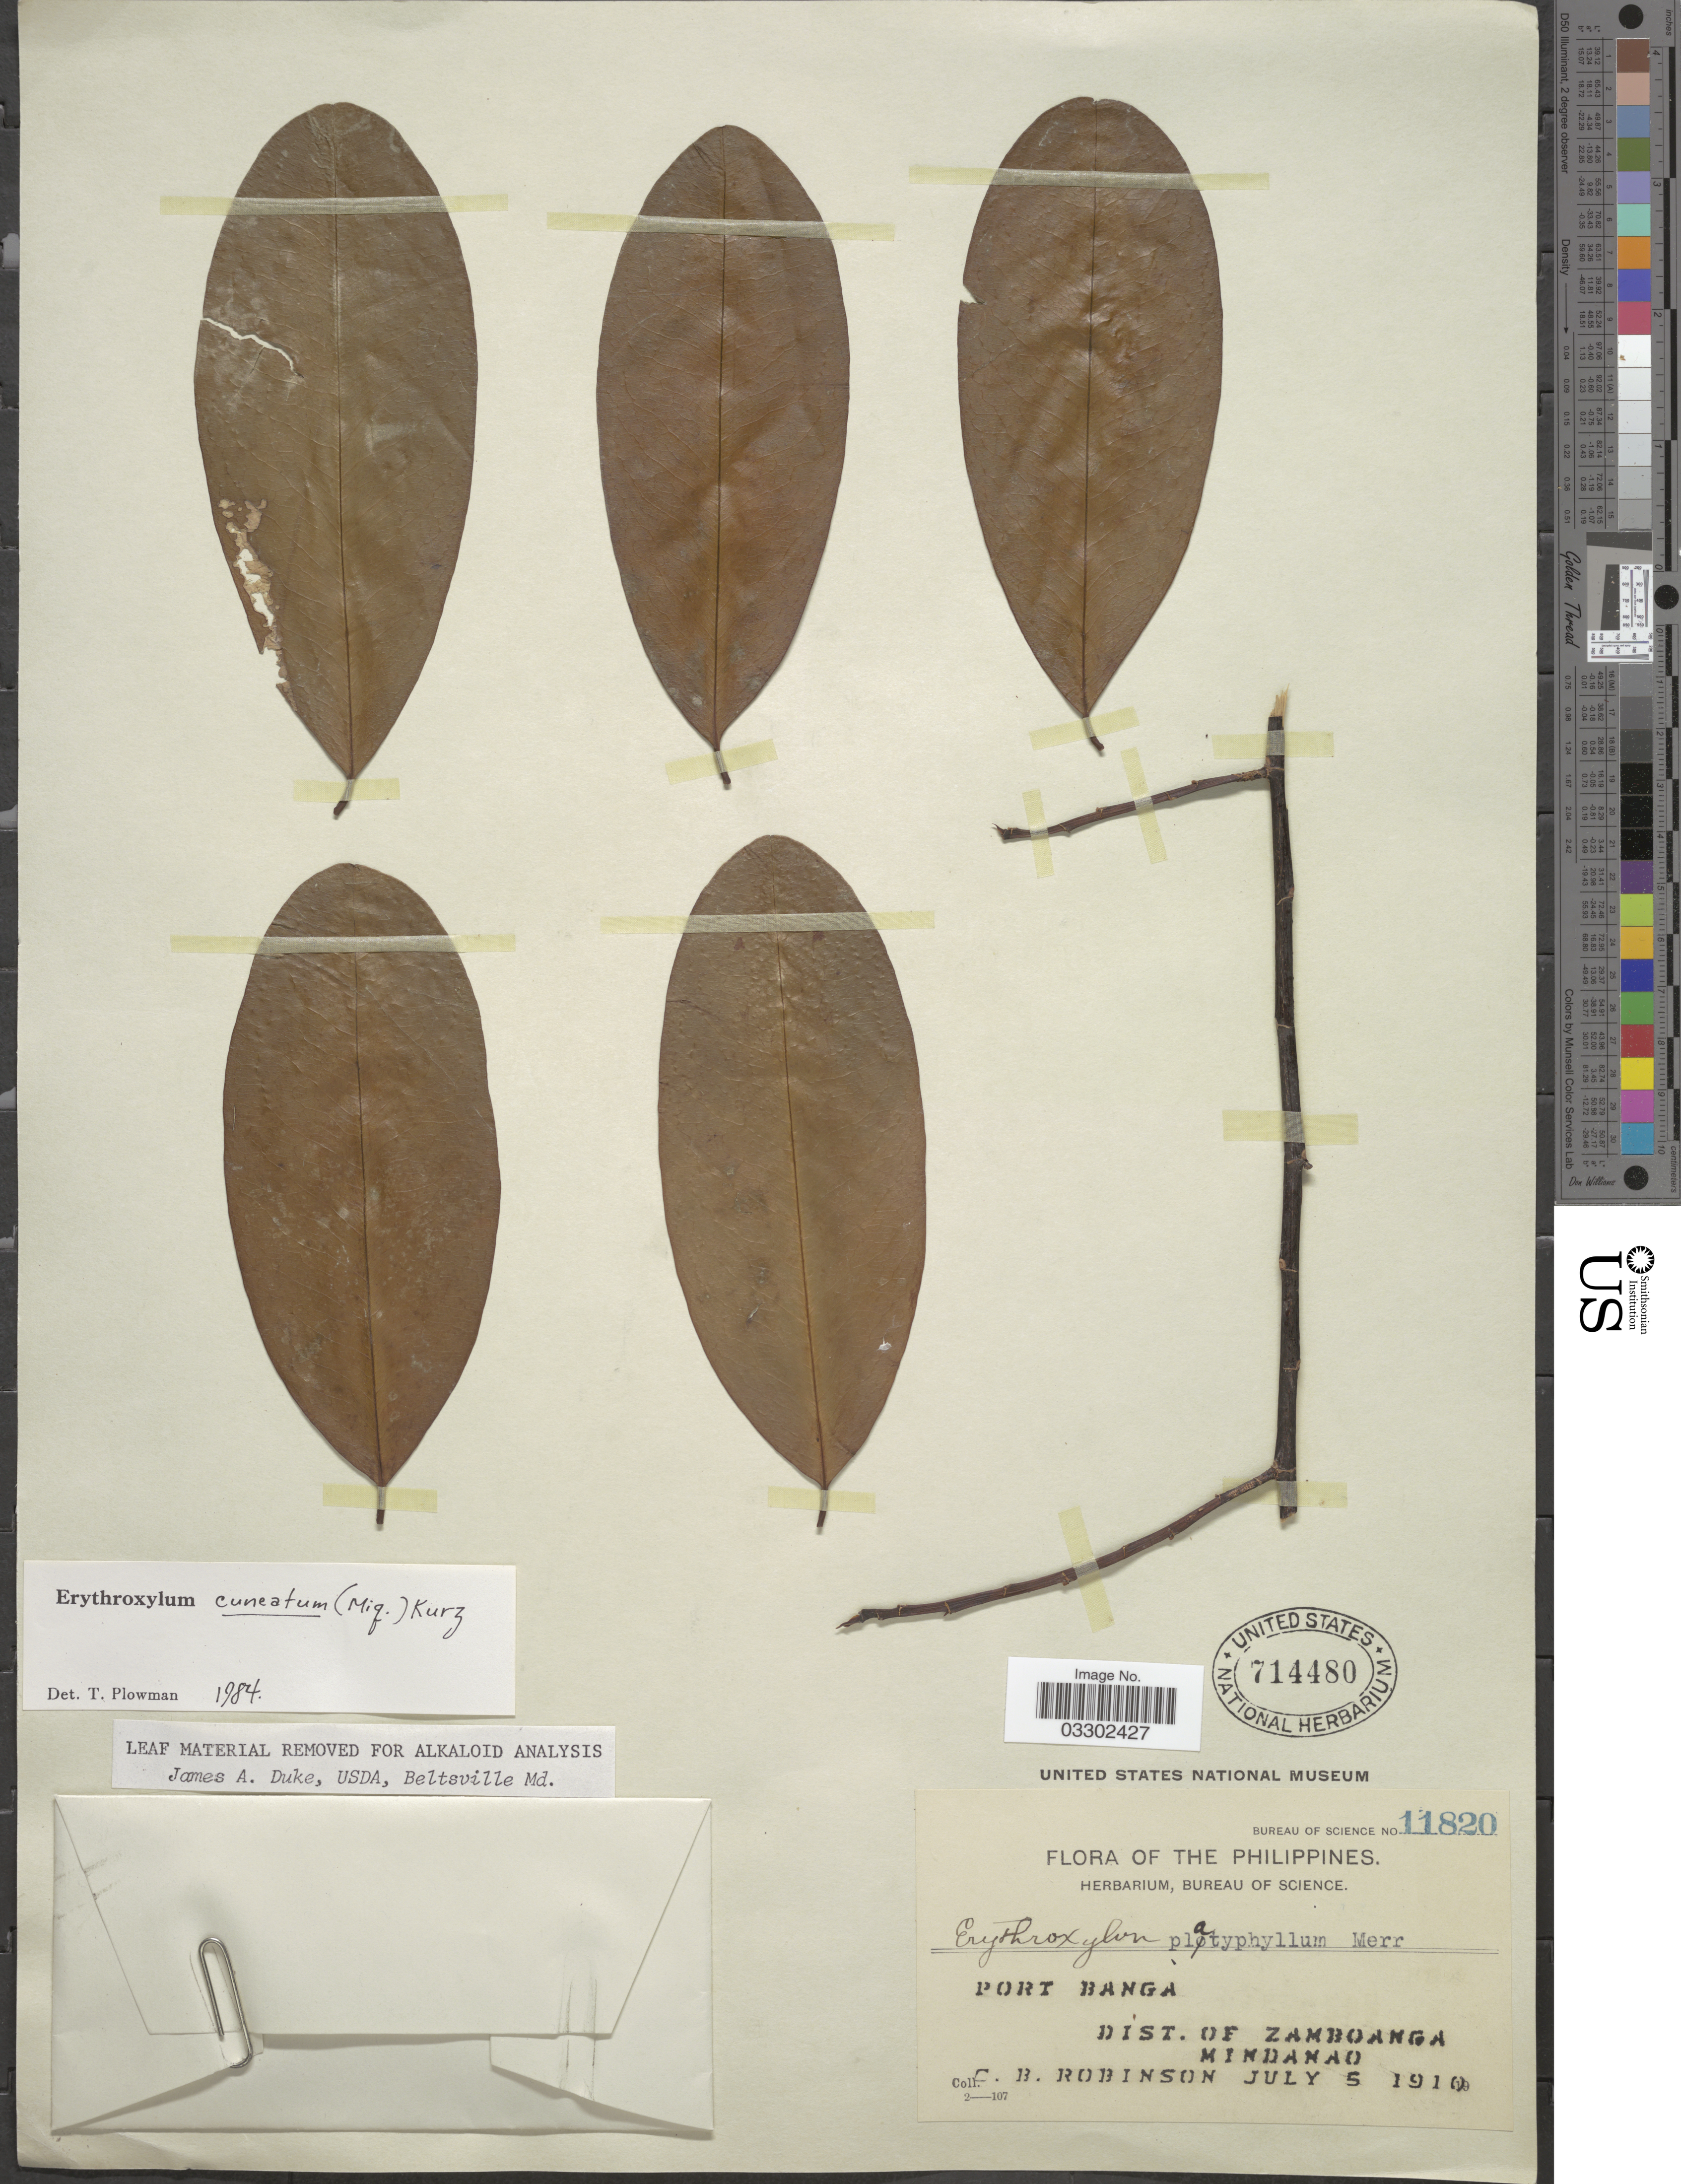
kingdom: Plantae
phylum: Tracheophyta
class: Magnoliopsida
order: Malpighiales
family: Erythroxylaceae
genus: Erythroxylum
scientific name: Erythroxylum cuneatum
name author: (Miq.) Kurz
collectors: C. Robinson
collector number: Bureau of Science 11820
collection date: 1910-07-05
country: Philippines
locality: Port Banga, Dist. of Zamboanga, Mindanao.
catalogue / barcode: US 714480